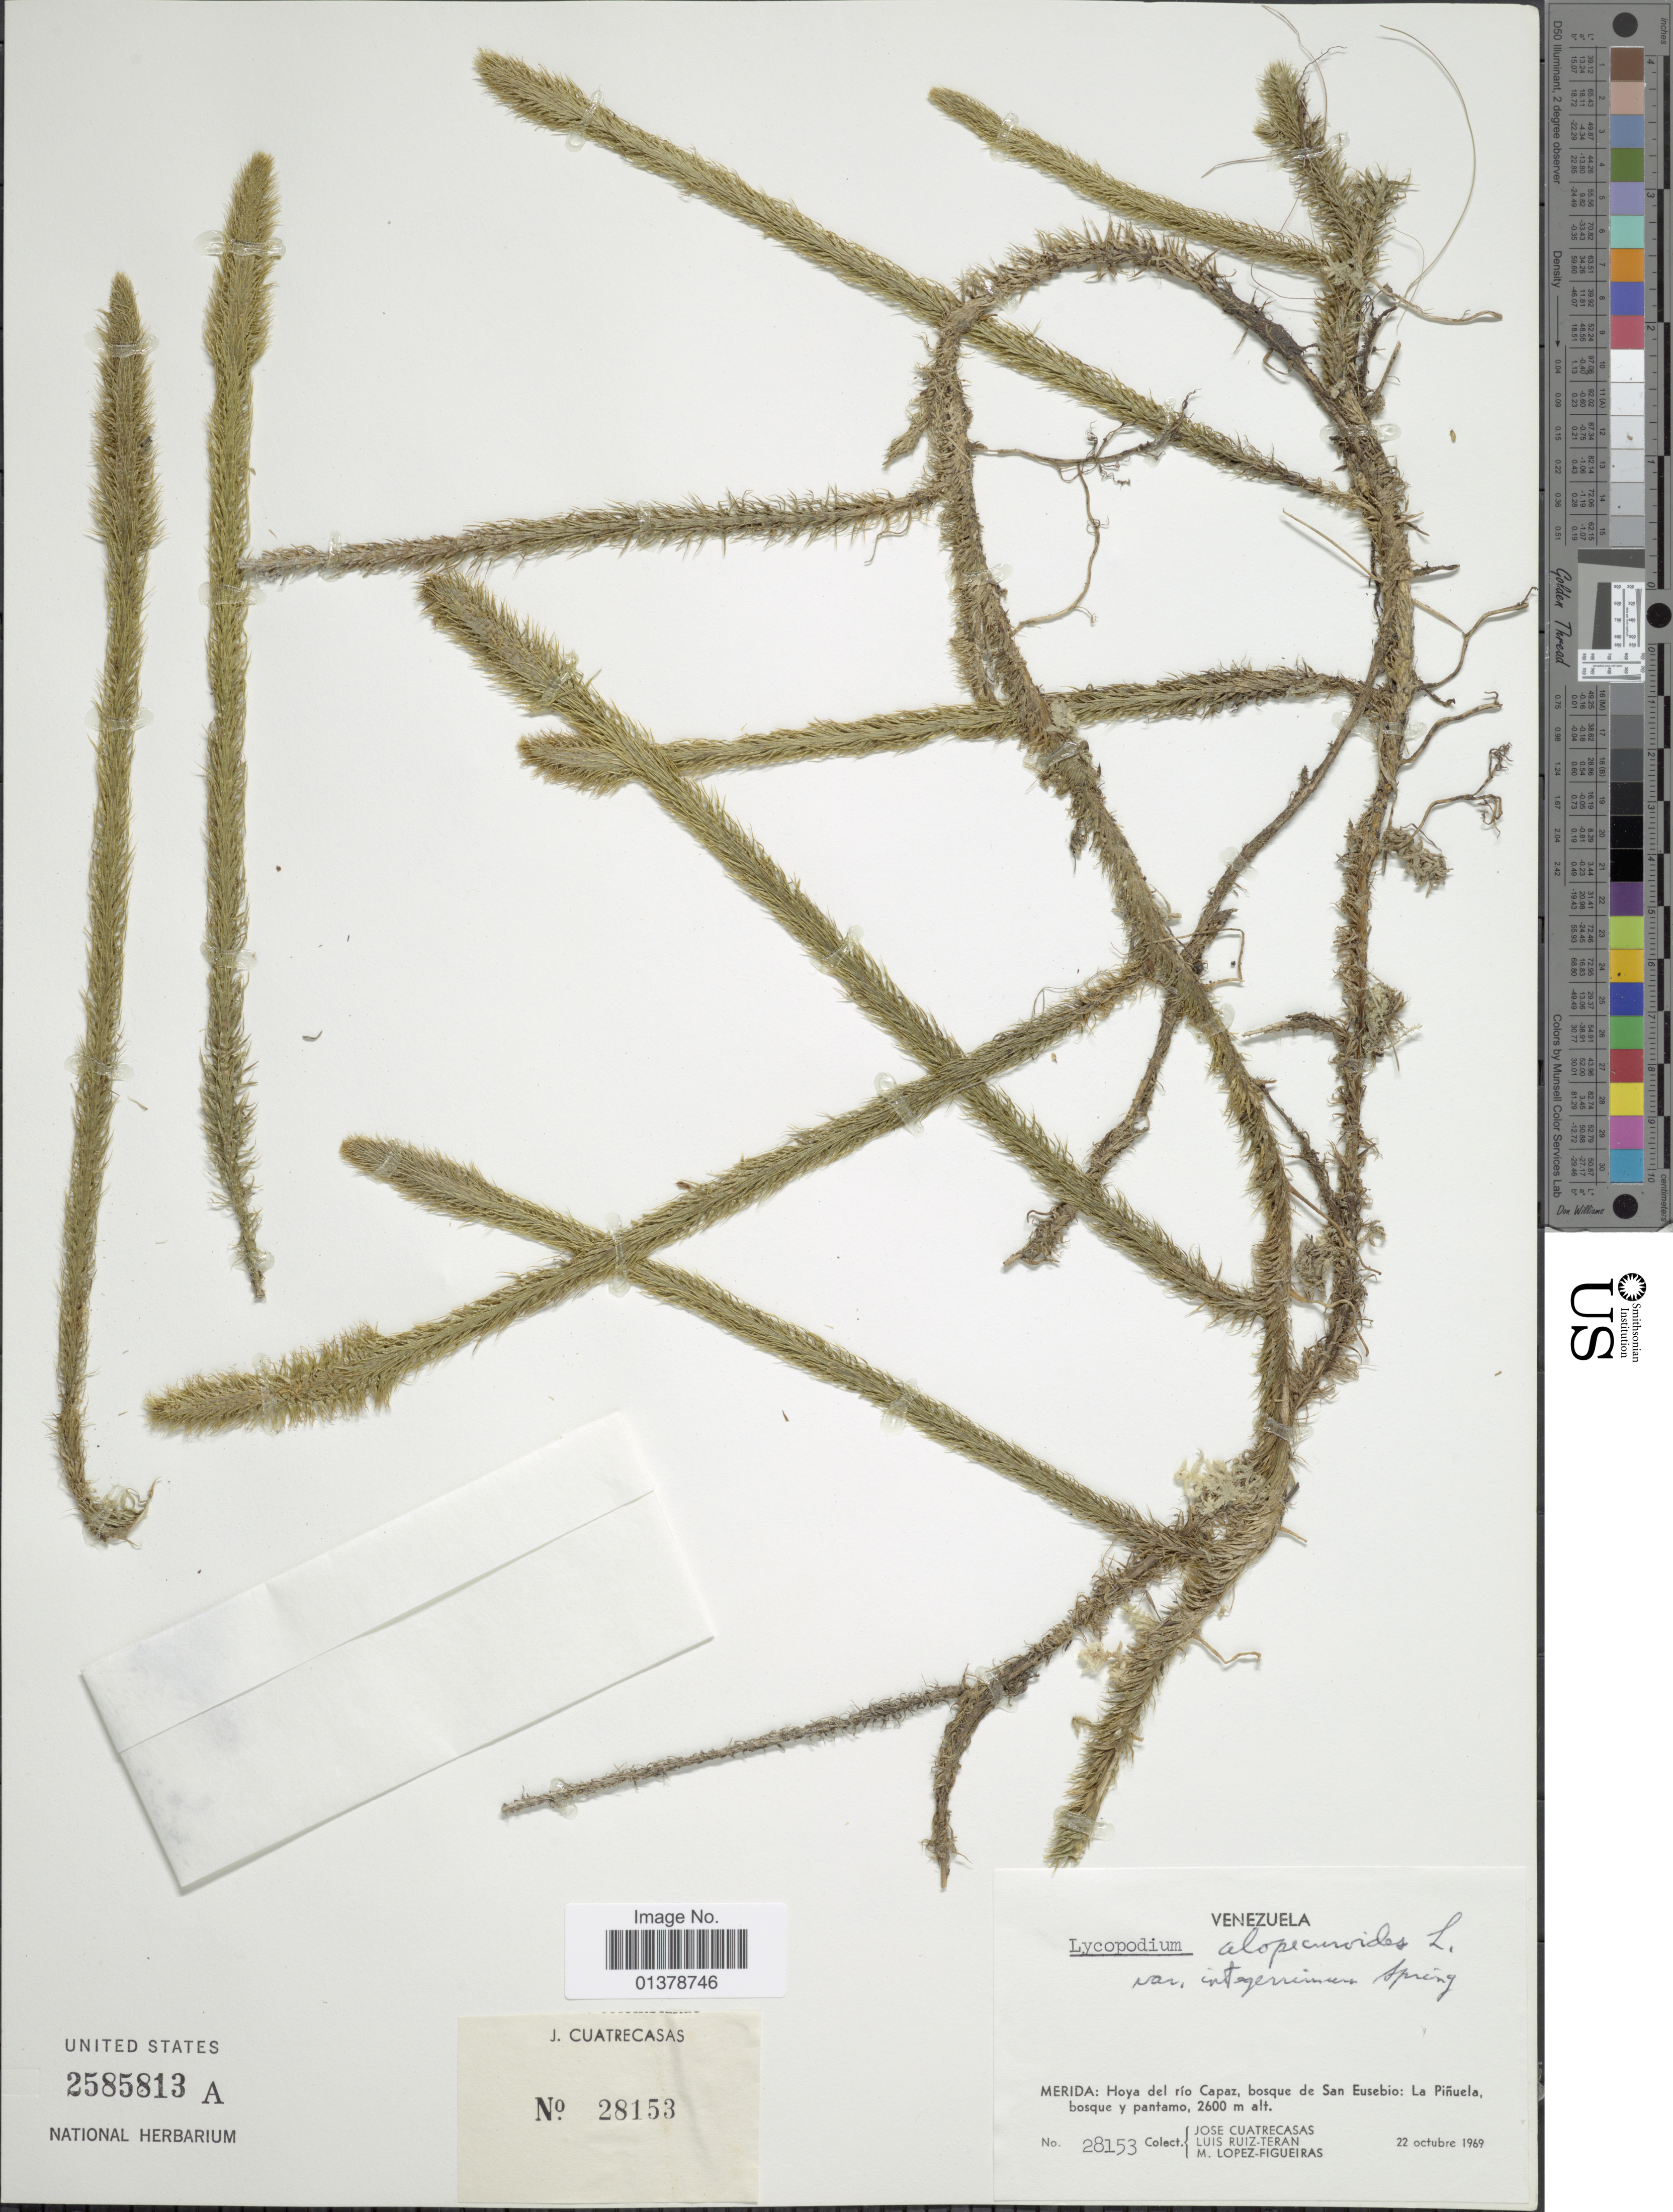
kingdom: Plantae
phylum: Tracheophyta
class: Lycopodiopsida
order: Lycopodiales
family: Lycopodiaceae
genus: Lycopodiella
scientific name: Lycopodiella alopecuroides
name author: (L.) Cranfill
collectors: J. Cuatrecasas, L. E. Ruíz-Terán & M. López Figueiras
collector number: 28153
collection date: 1969-10-22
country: Venezuela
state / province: Mérida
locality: Hoya del rio Capaz, bosque de San Eusebio: La Pinuela, bosque y pantamo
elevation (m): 2600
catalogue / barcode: US 2585813A